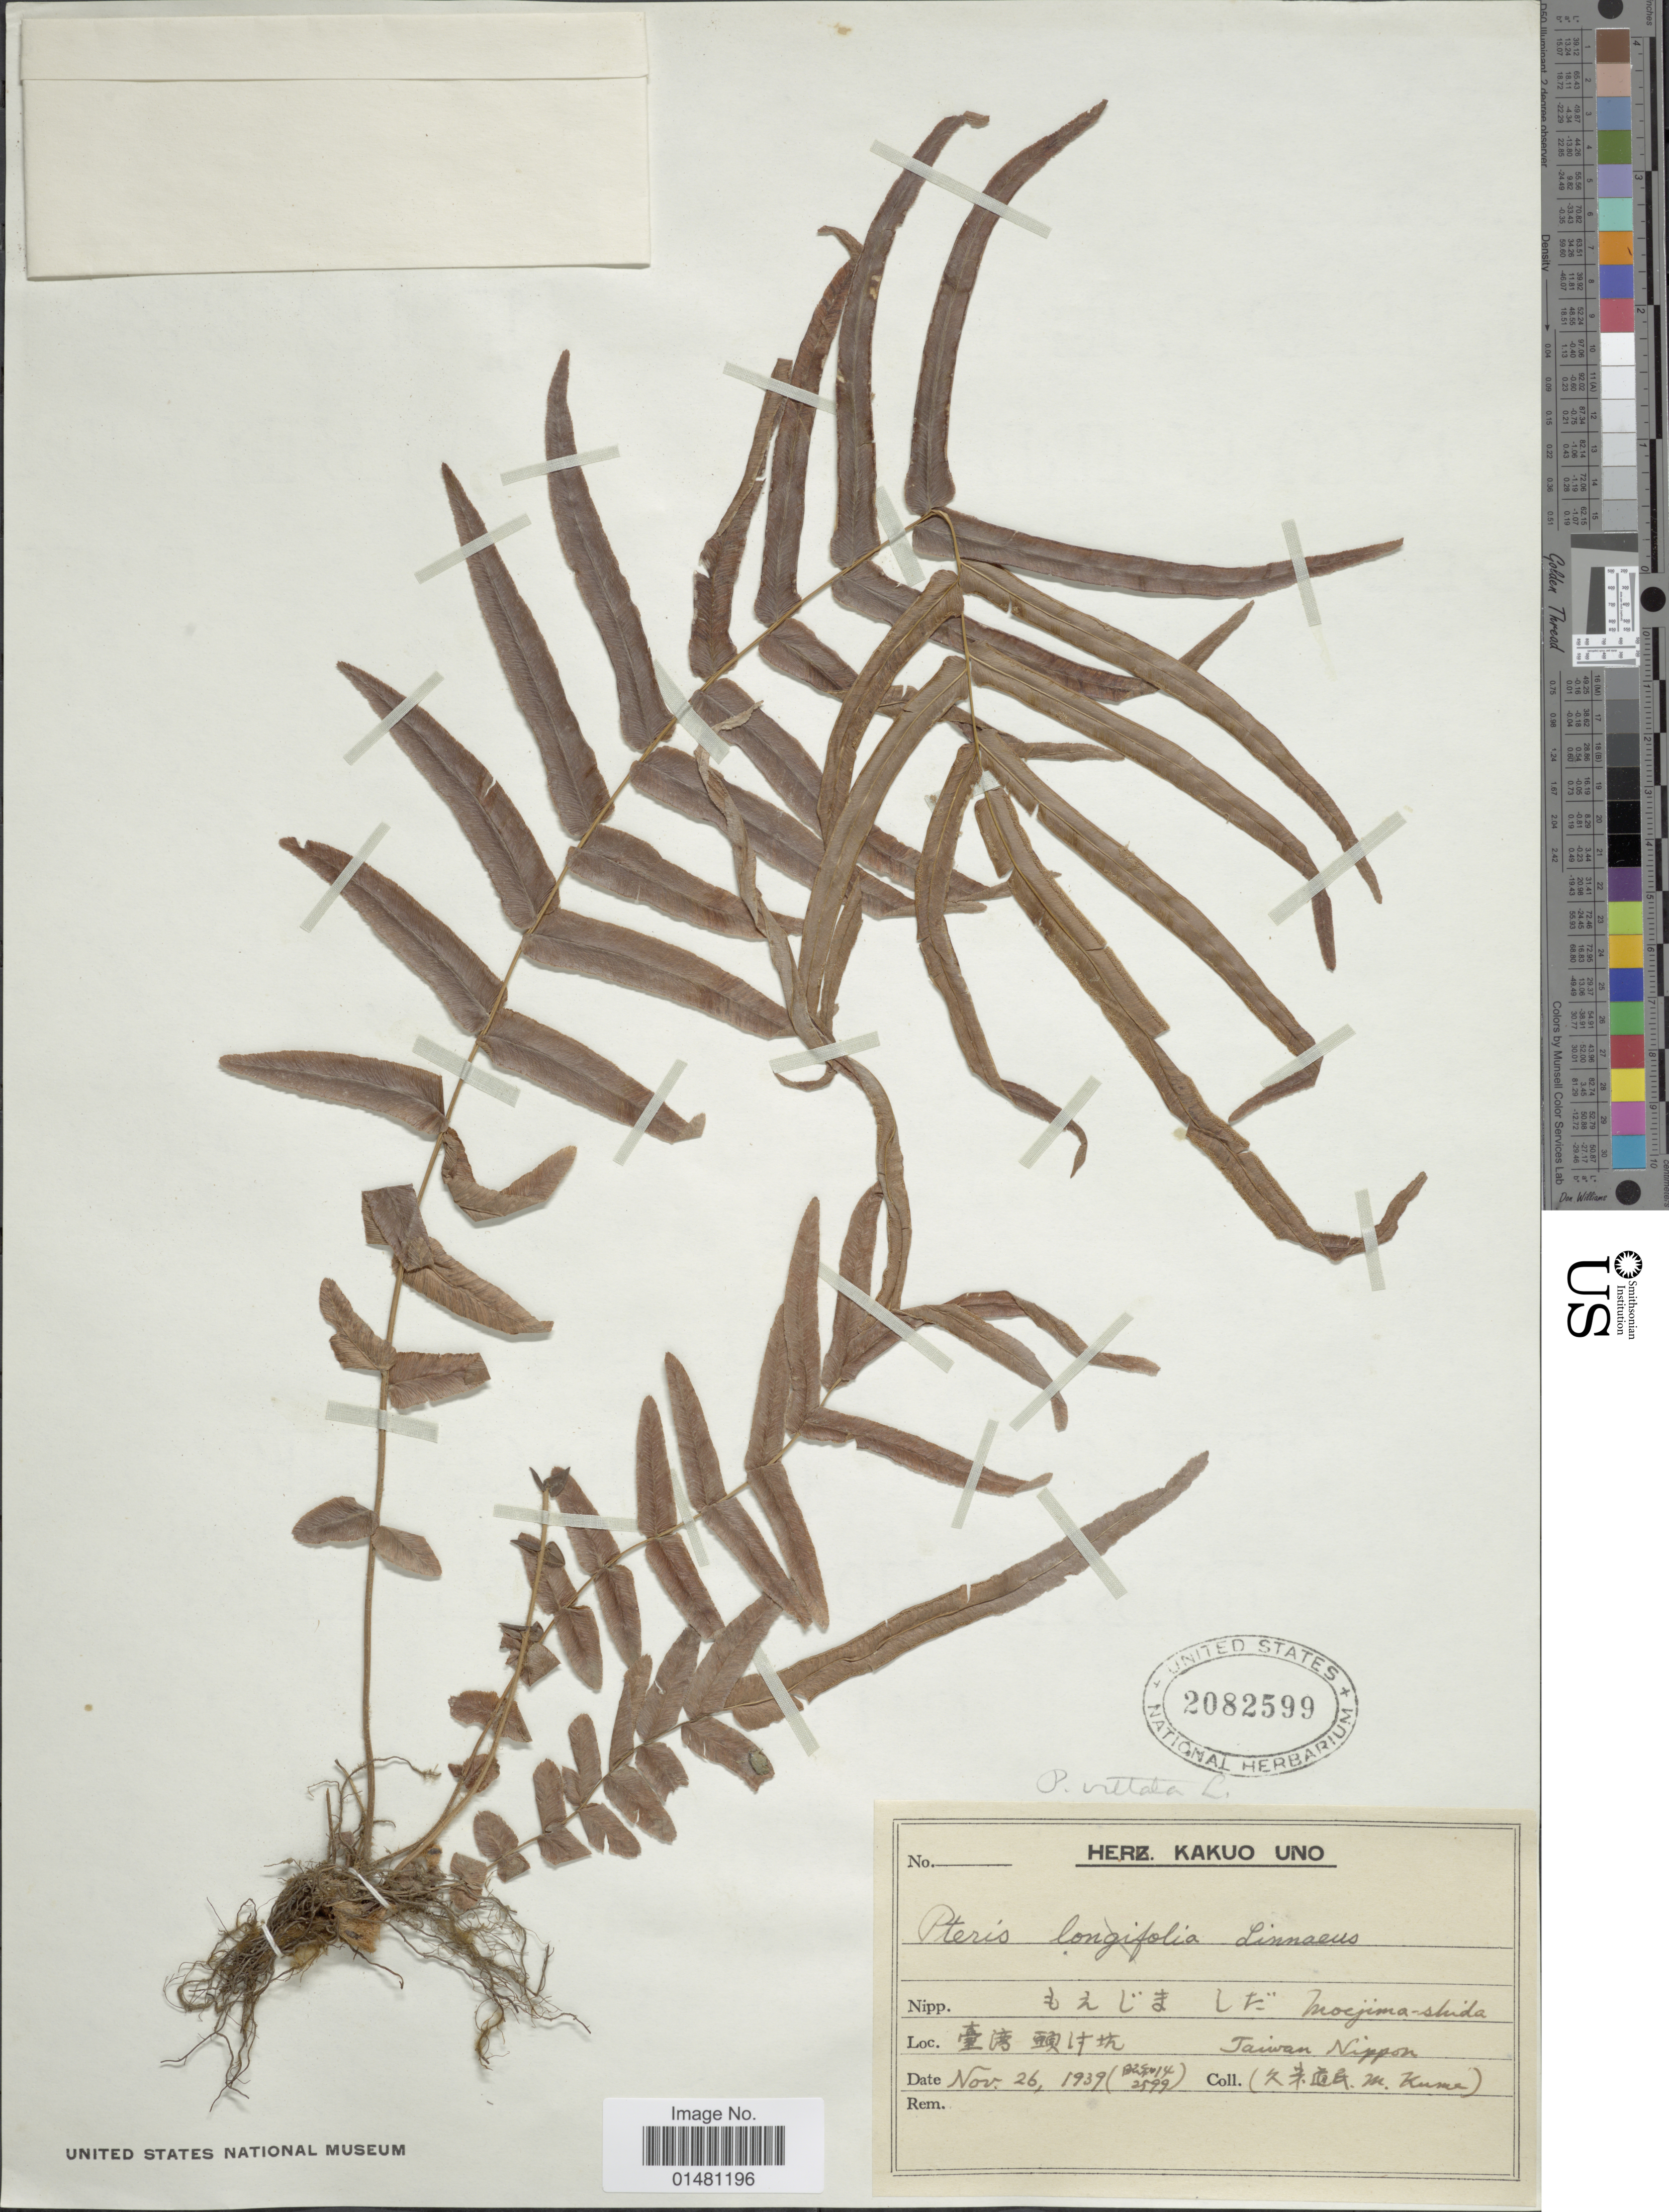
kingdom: Plantae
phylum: Tracheophyta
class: Polypodiopsida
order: Polypodiales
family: Pteridaceae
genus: Pteris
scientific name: Pteris vittata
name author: L.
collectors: M. Kume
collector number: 2599 ?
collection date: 1939-11-26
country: Taiwan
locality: X Taiwan, Nippon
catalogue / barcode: US 2082599